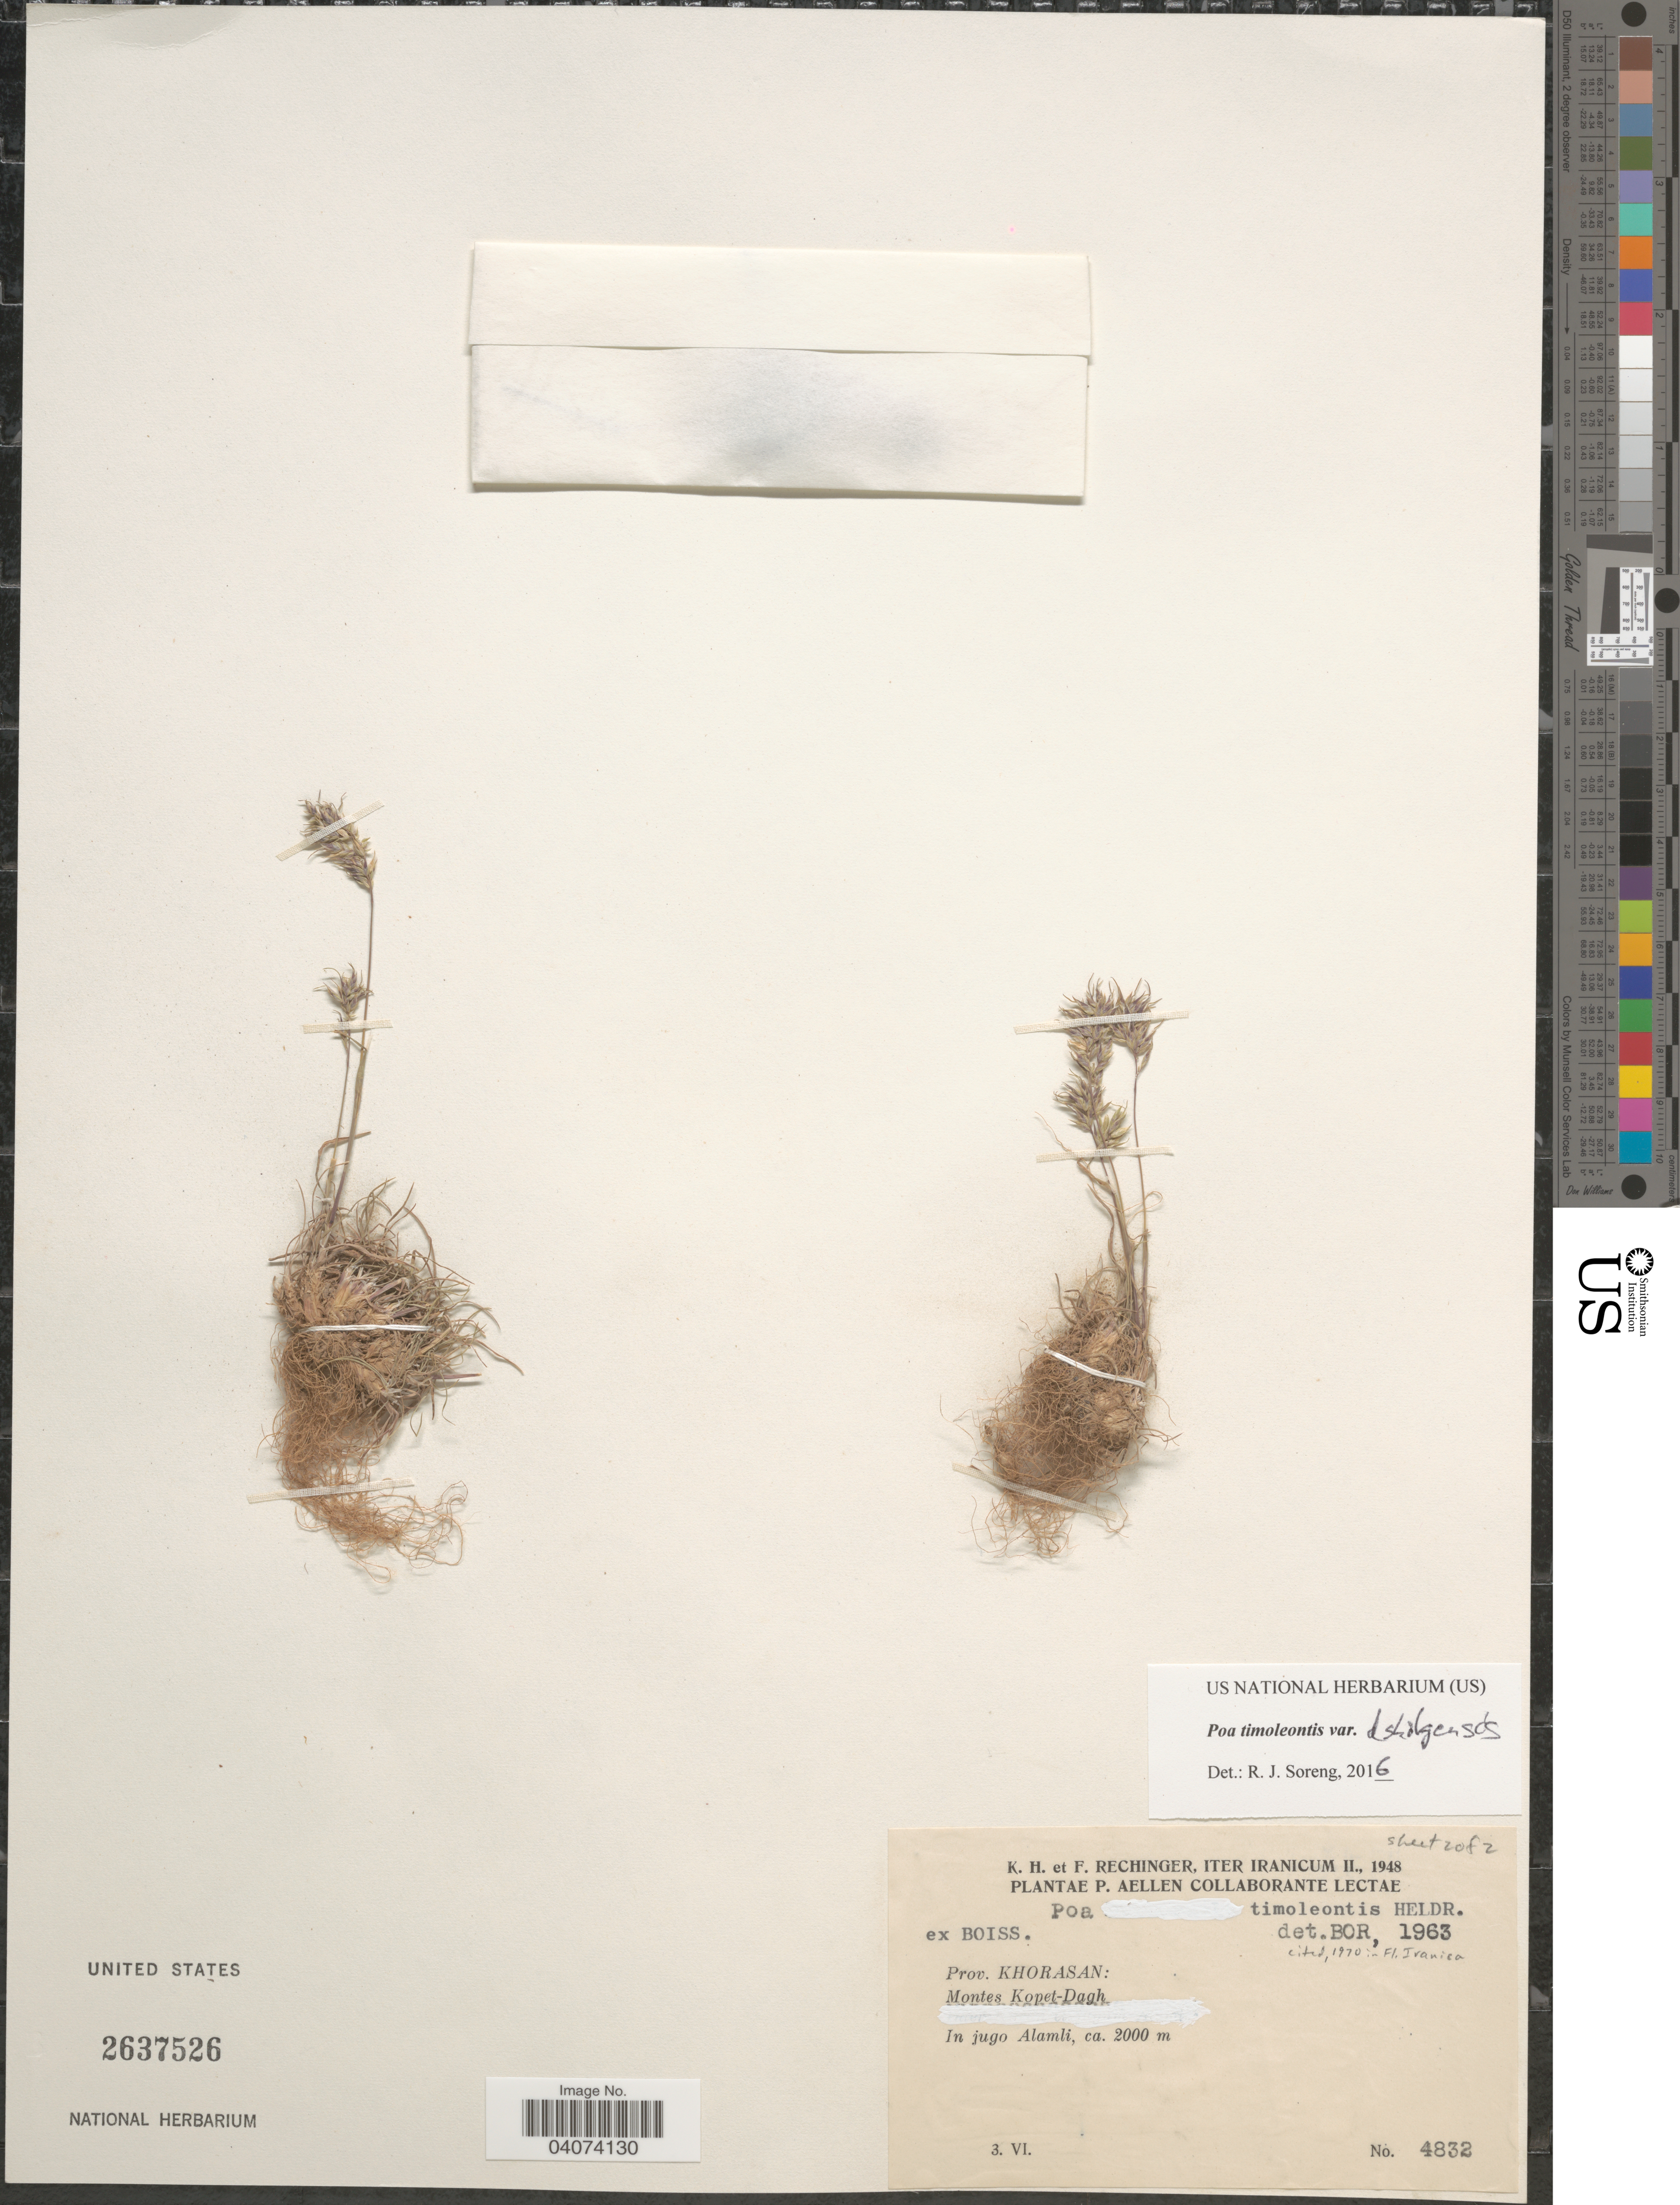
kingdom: Plantae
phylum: Tracheophyta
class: Liliopsida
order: Poales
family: Poaceae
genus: Poa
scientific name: Poa timoleontis var. dshilgensis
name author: (Roshev.) Tzvelev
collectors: K. H. Rechinger & F. Rechinger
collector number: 4832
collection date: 1948-06-03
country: Iran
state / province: Khorasan [obsolete]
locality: Iter Iranicum II., 1948. Prov. Khorasan: Monte Kopet-Dagh. In jugo Alamli.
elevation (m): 2000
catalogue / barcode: US 2637526